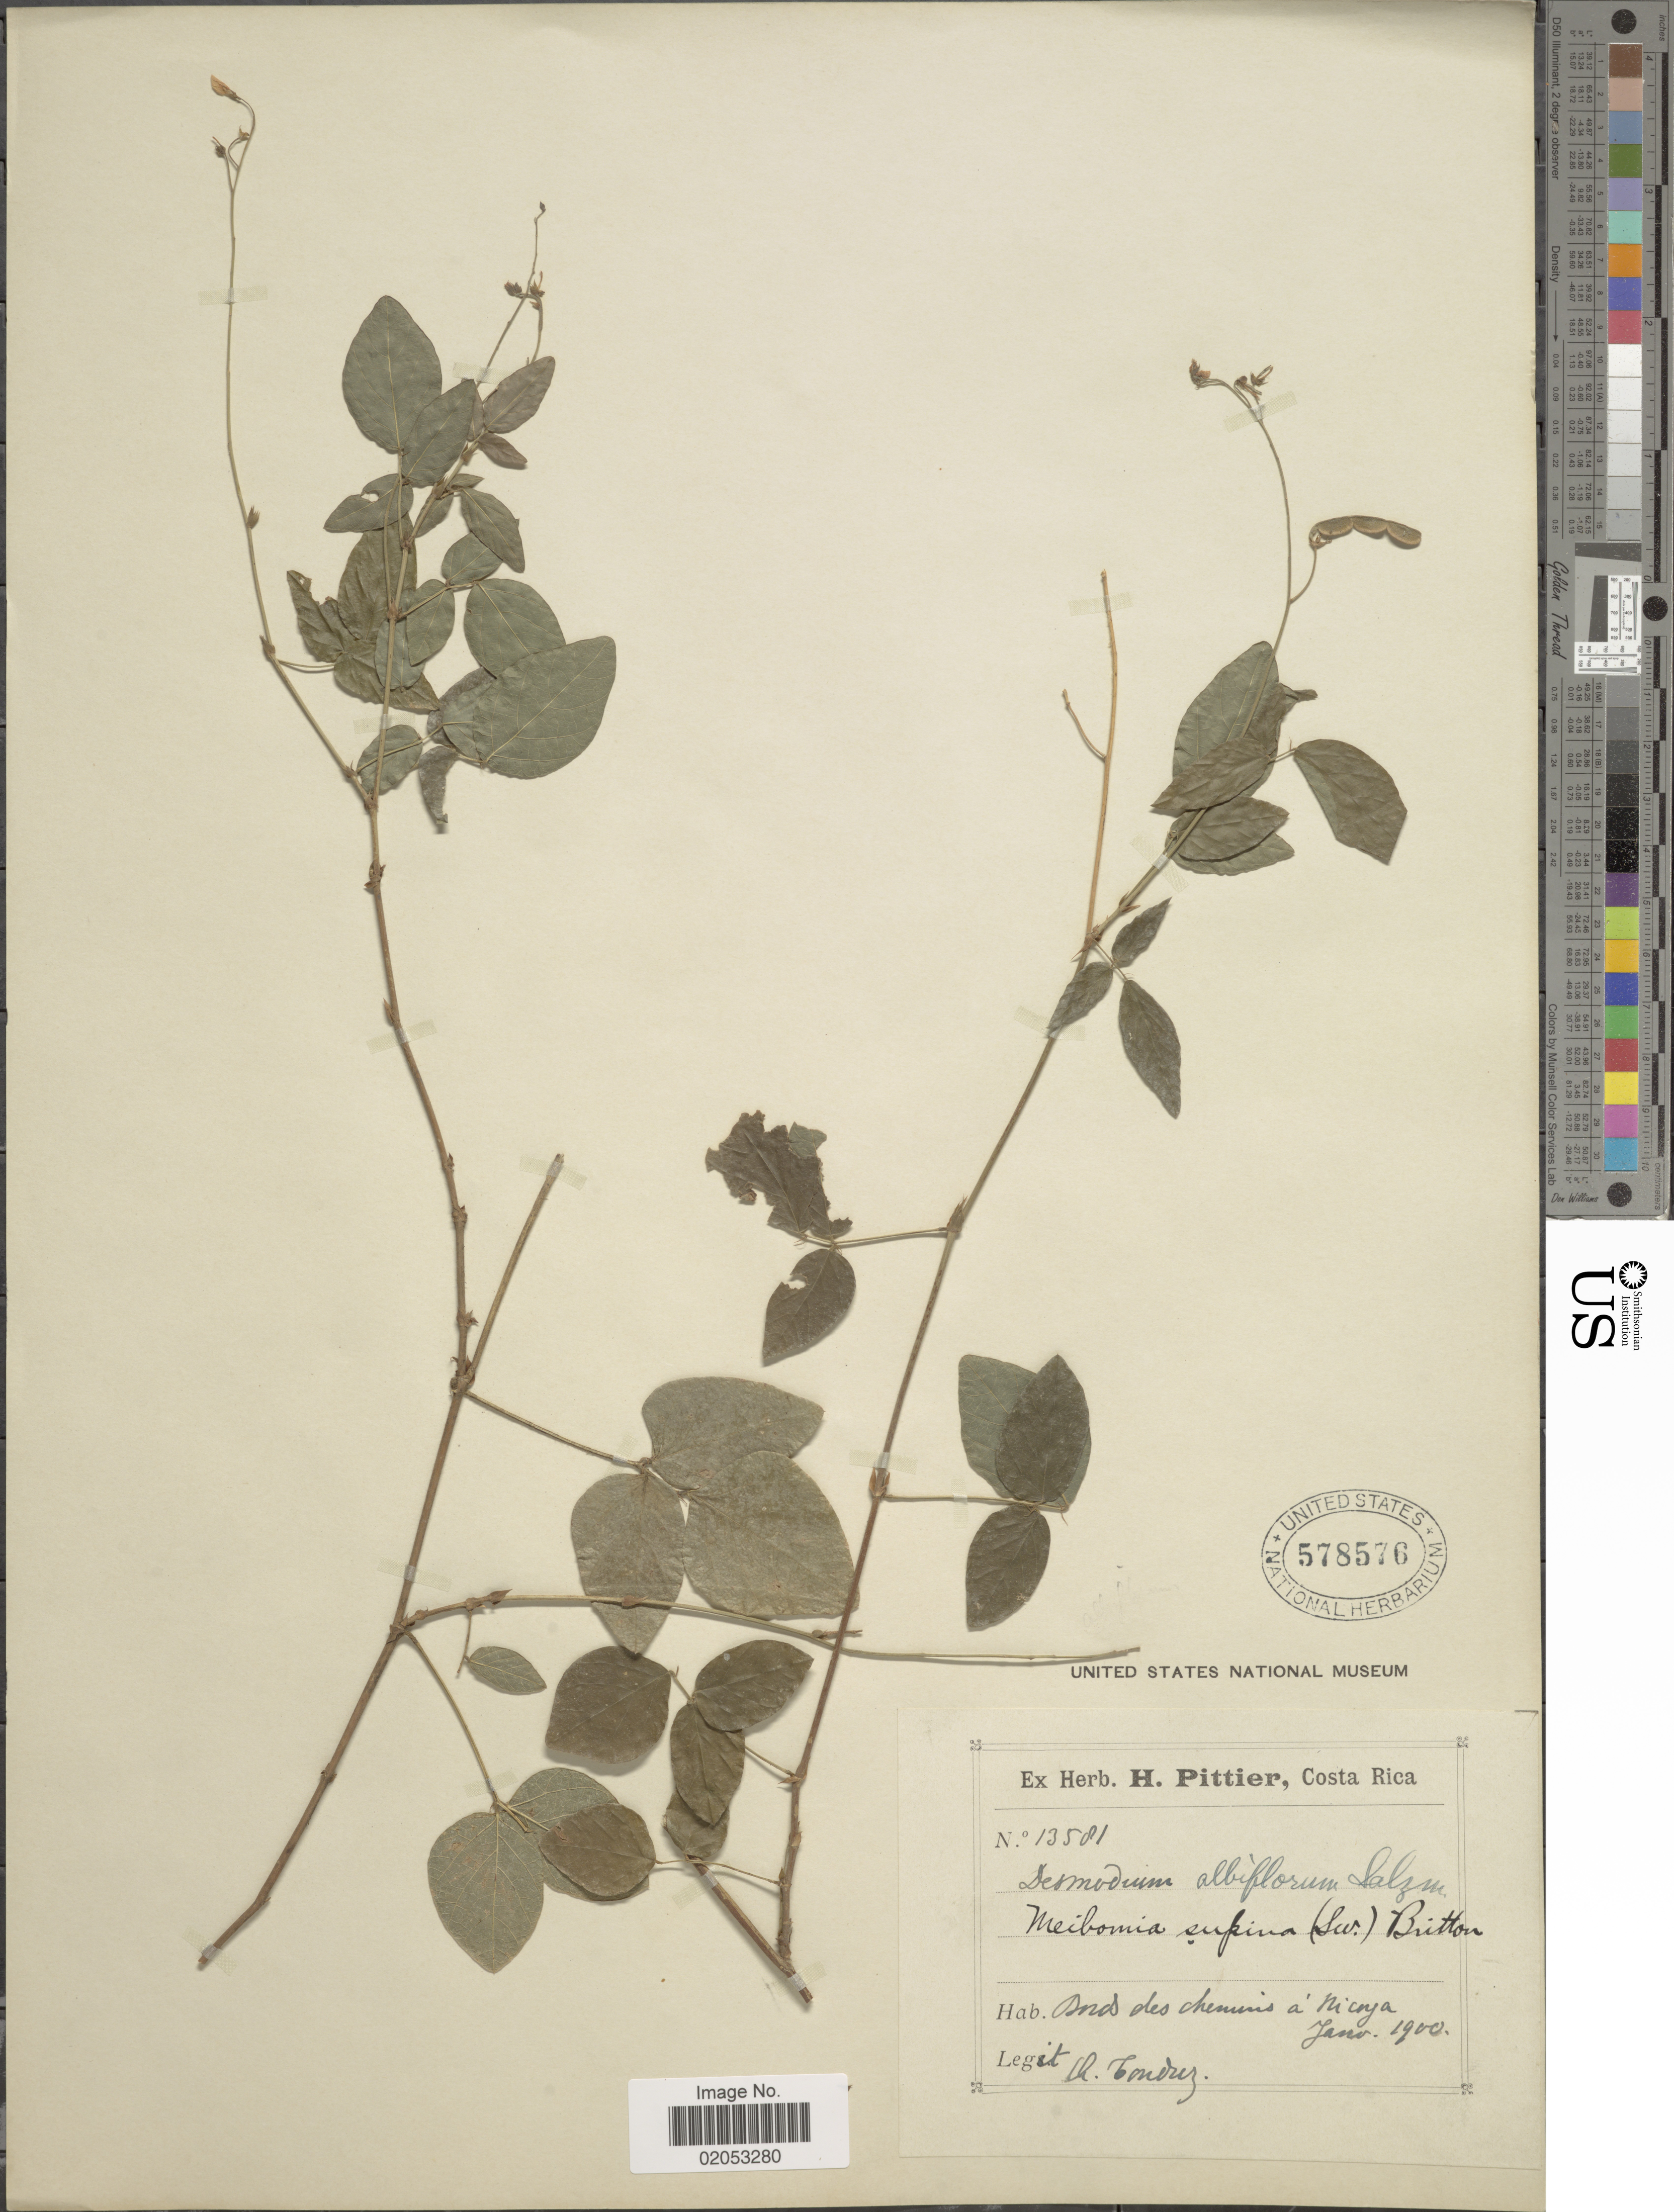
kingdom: Plantae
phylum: Tracheophyta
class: Magnoliopsida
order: Fabales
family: Fabaceae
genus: Desmodium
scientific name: Desmodium affine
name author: Schltdl.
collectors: A. Tonduz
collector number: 13581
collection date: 1900-01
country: Costa Rica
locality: Nicoya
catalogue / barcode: US 578576